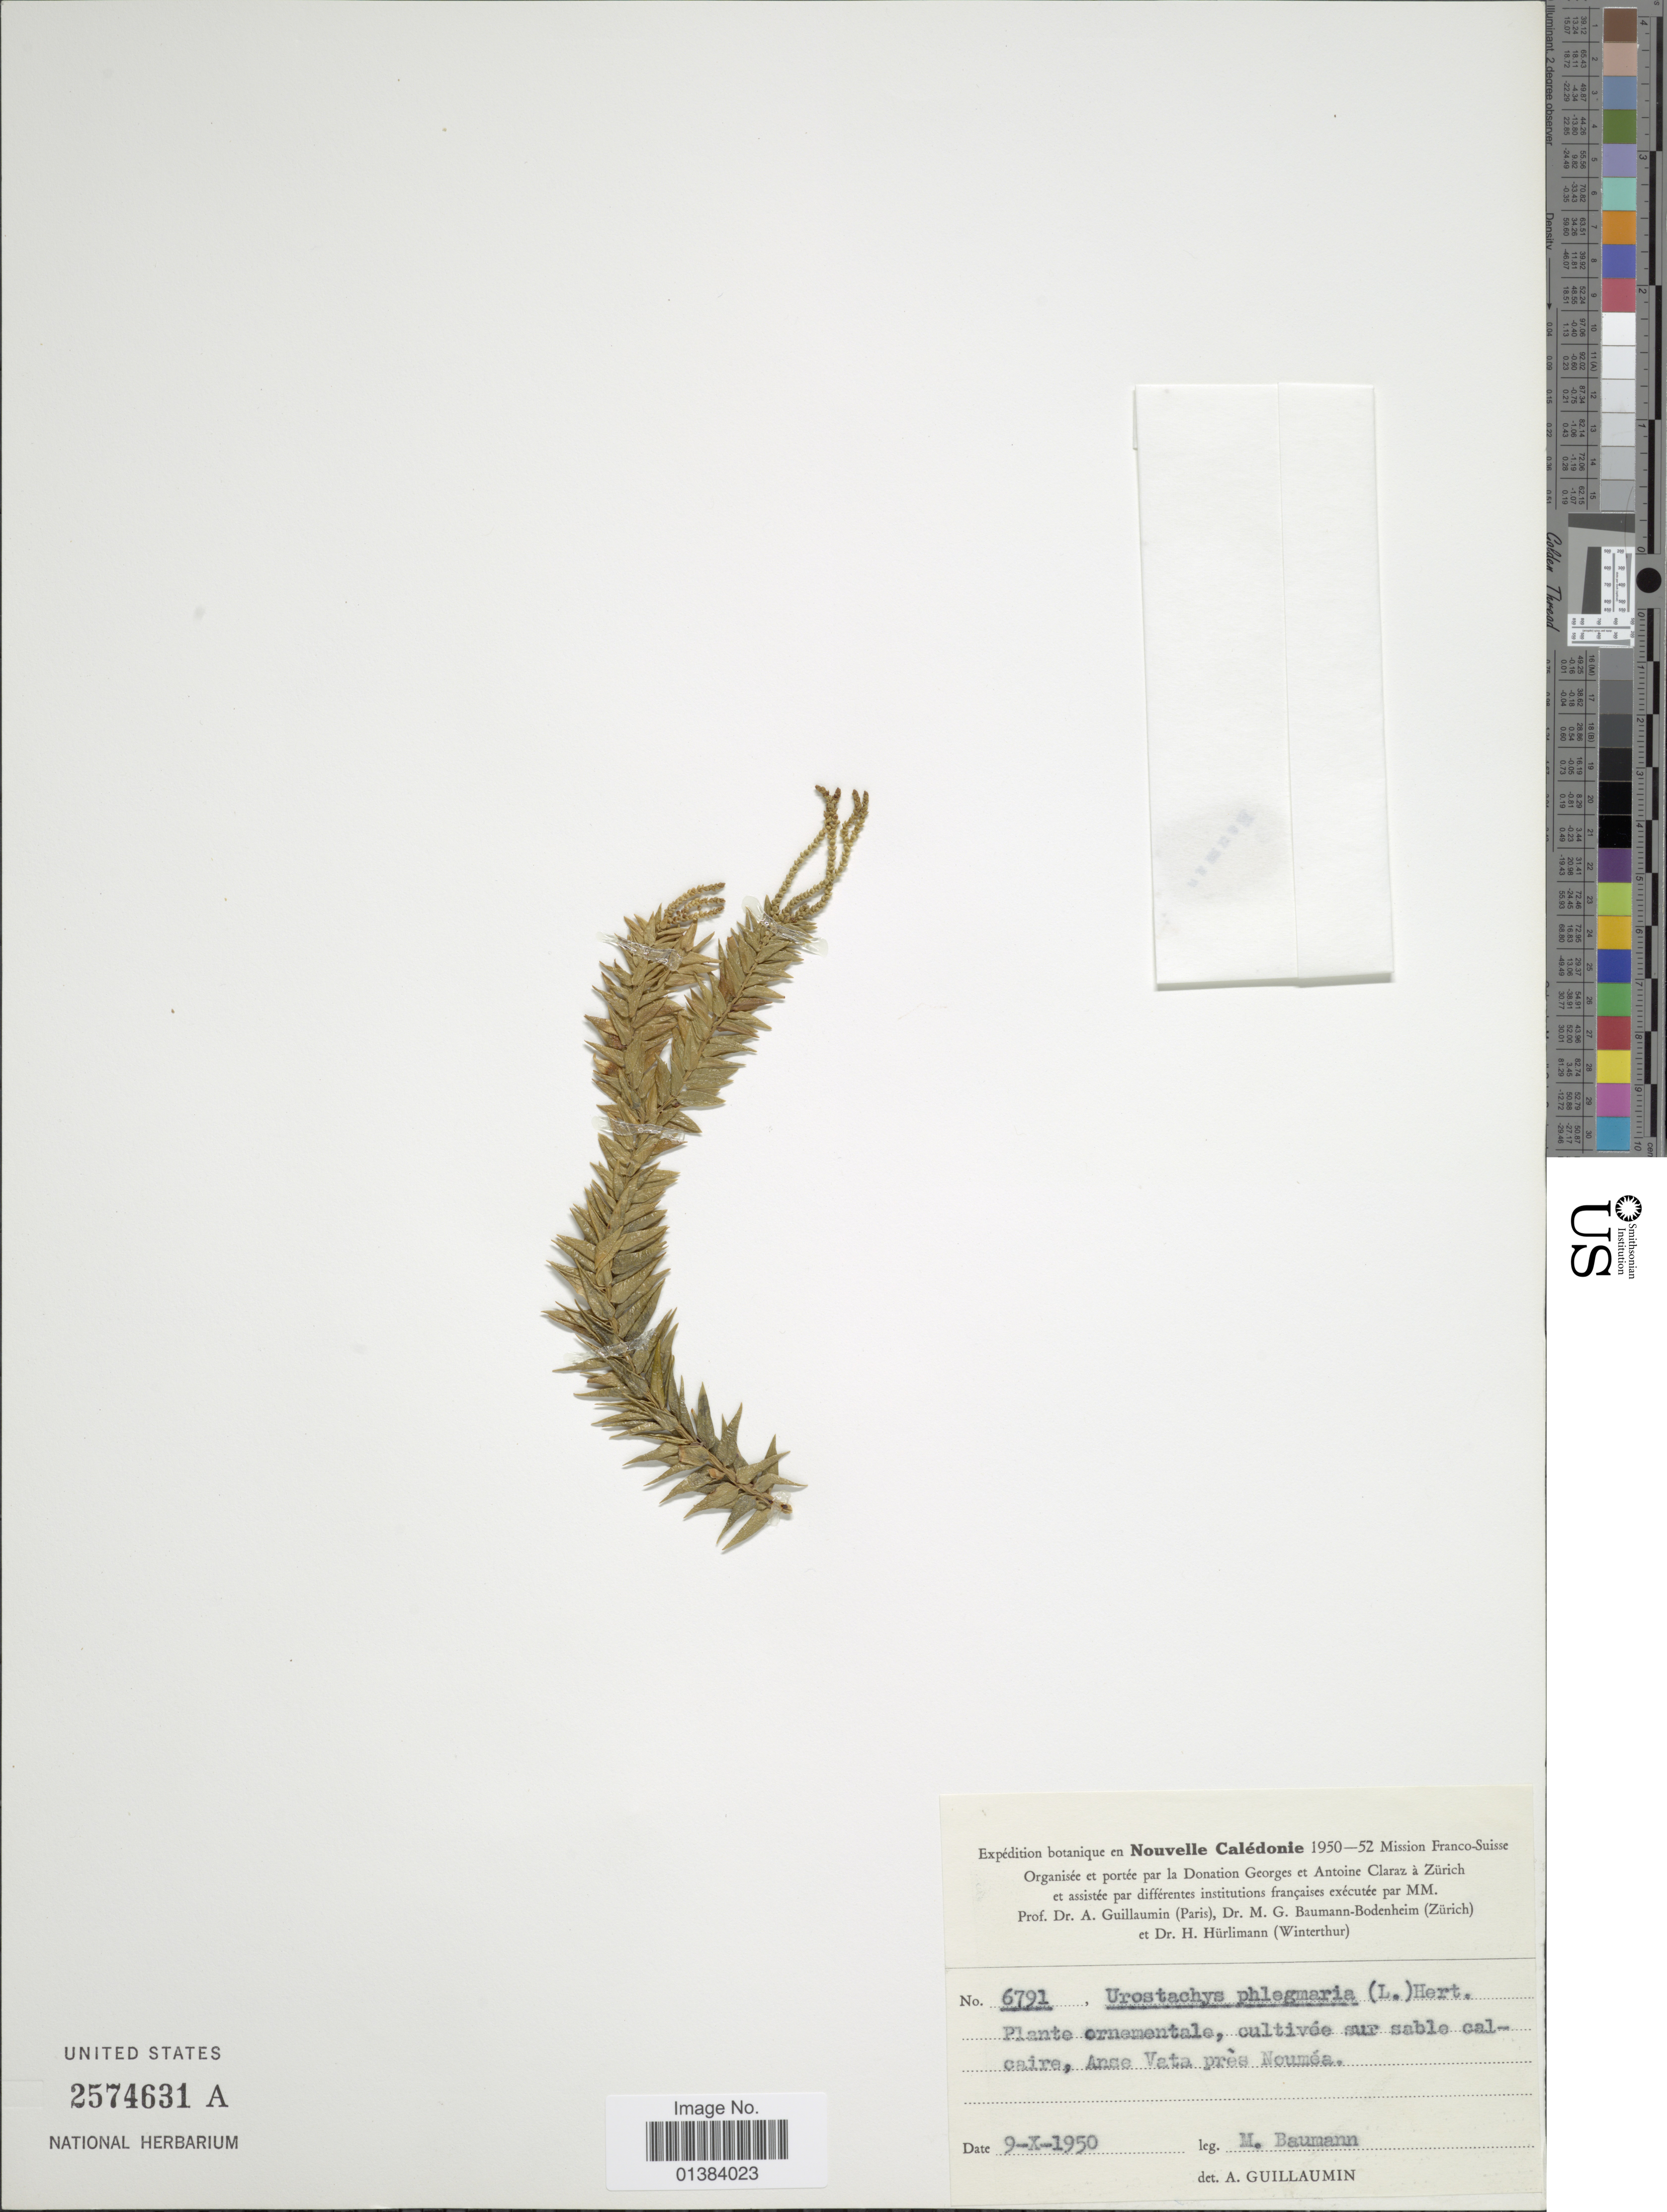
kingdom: Plantae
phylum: Tracheophyta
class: Lycopodiopsida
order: Lycopodiales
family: Lycopodiaceae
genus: Phlegmariurus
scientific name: Phlegmariurus mirabilis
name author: (Willd.) A. R. Field & Testo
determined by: Field, A. R.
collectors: M. Baumann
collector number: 6791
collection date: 1950-10-09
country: New Caledonia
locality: Plante ornamentale, cultivée sur sable calcaire, Anse Vata près Nouméa.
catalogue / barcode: US 2574631A